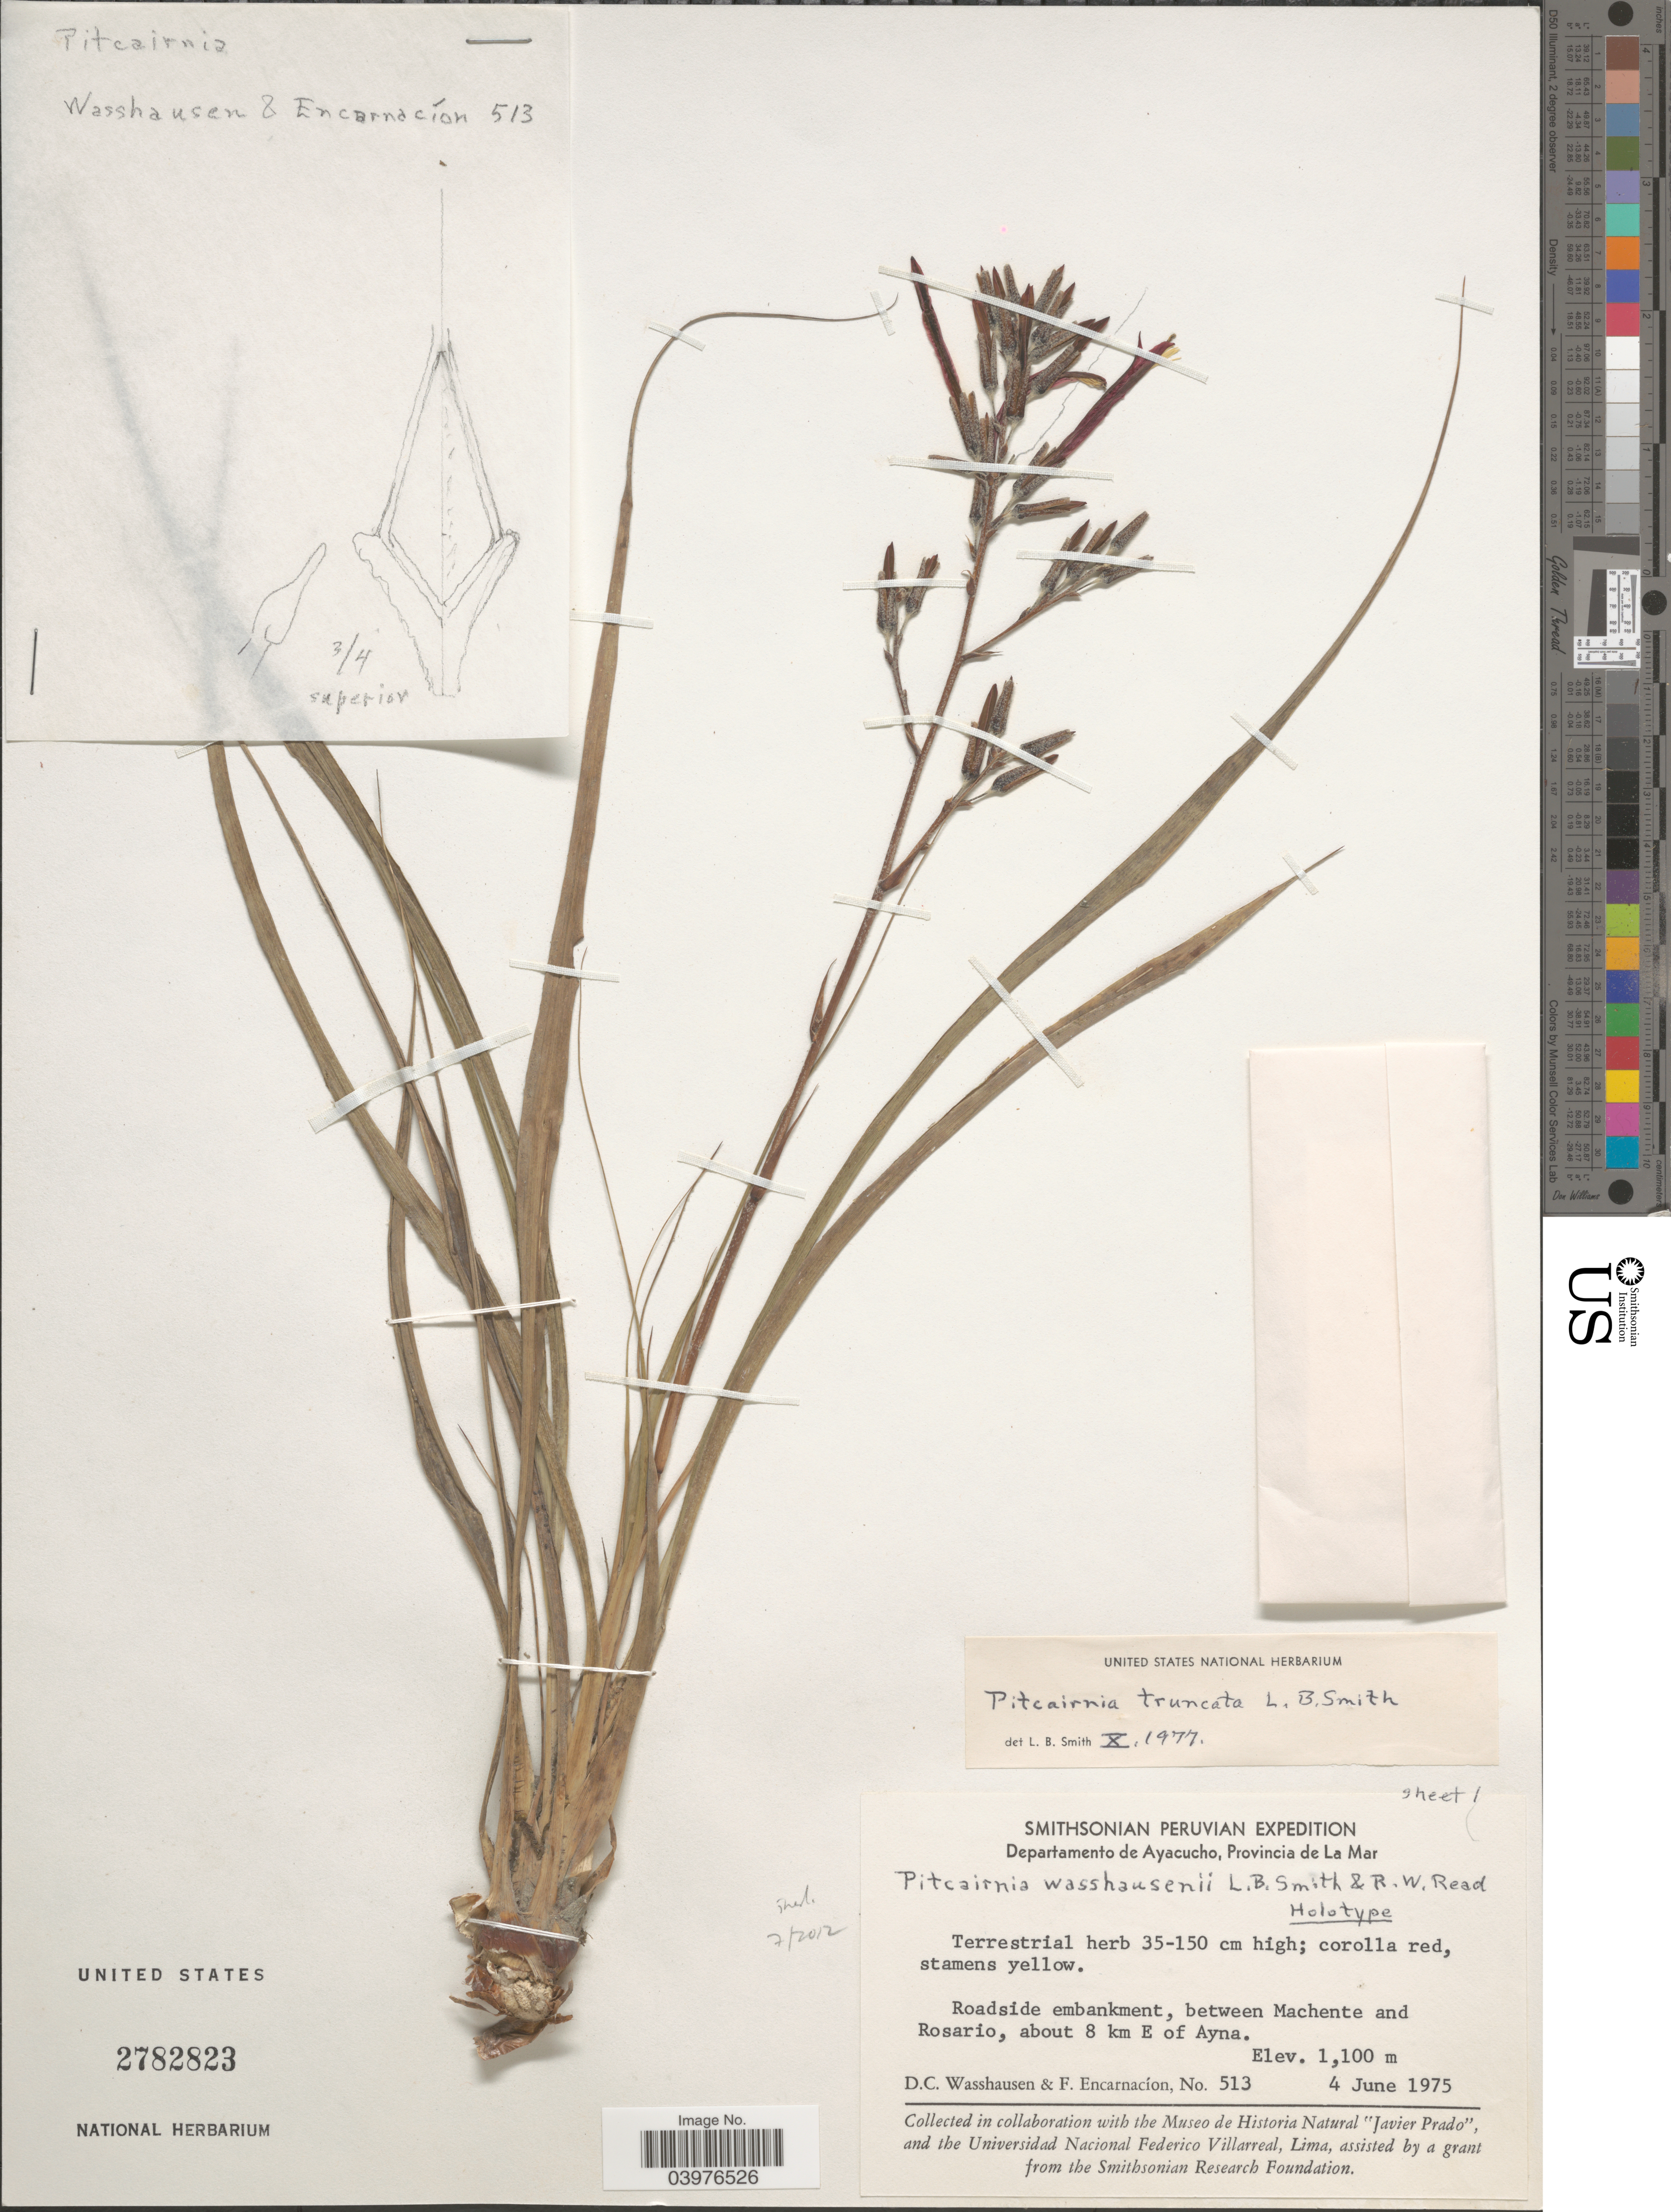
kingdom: Plantae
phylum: Tracheophyta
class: Liliopsida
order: Poales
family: Bromeliaceae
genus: Pitcairnia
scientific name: Pitcairnia truncata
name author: L.B. Sm.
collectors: D. C. Wasshausen & F. Encarnación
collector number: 513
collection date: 1975-06-04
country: Peru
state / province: Ayacucho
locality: Departamento de Ayacucho, Provincia de La Mar. Roadside embankment, between Machente and Rosario, about 8 km E of Ayna.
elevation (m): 1100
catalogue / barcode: US 2782823